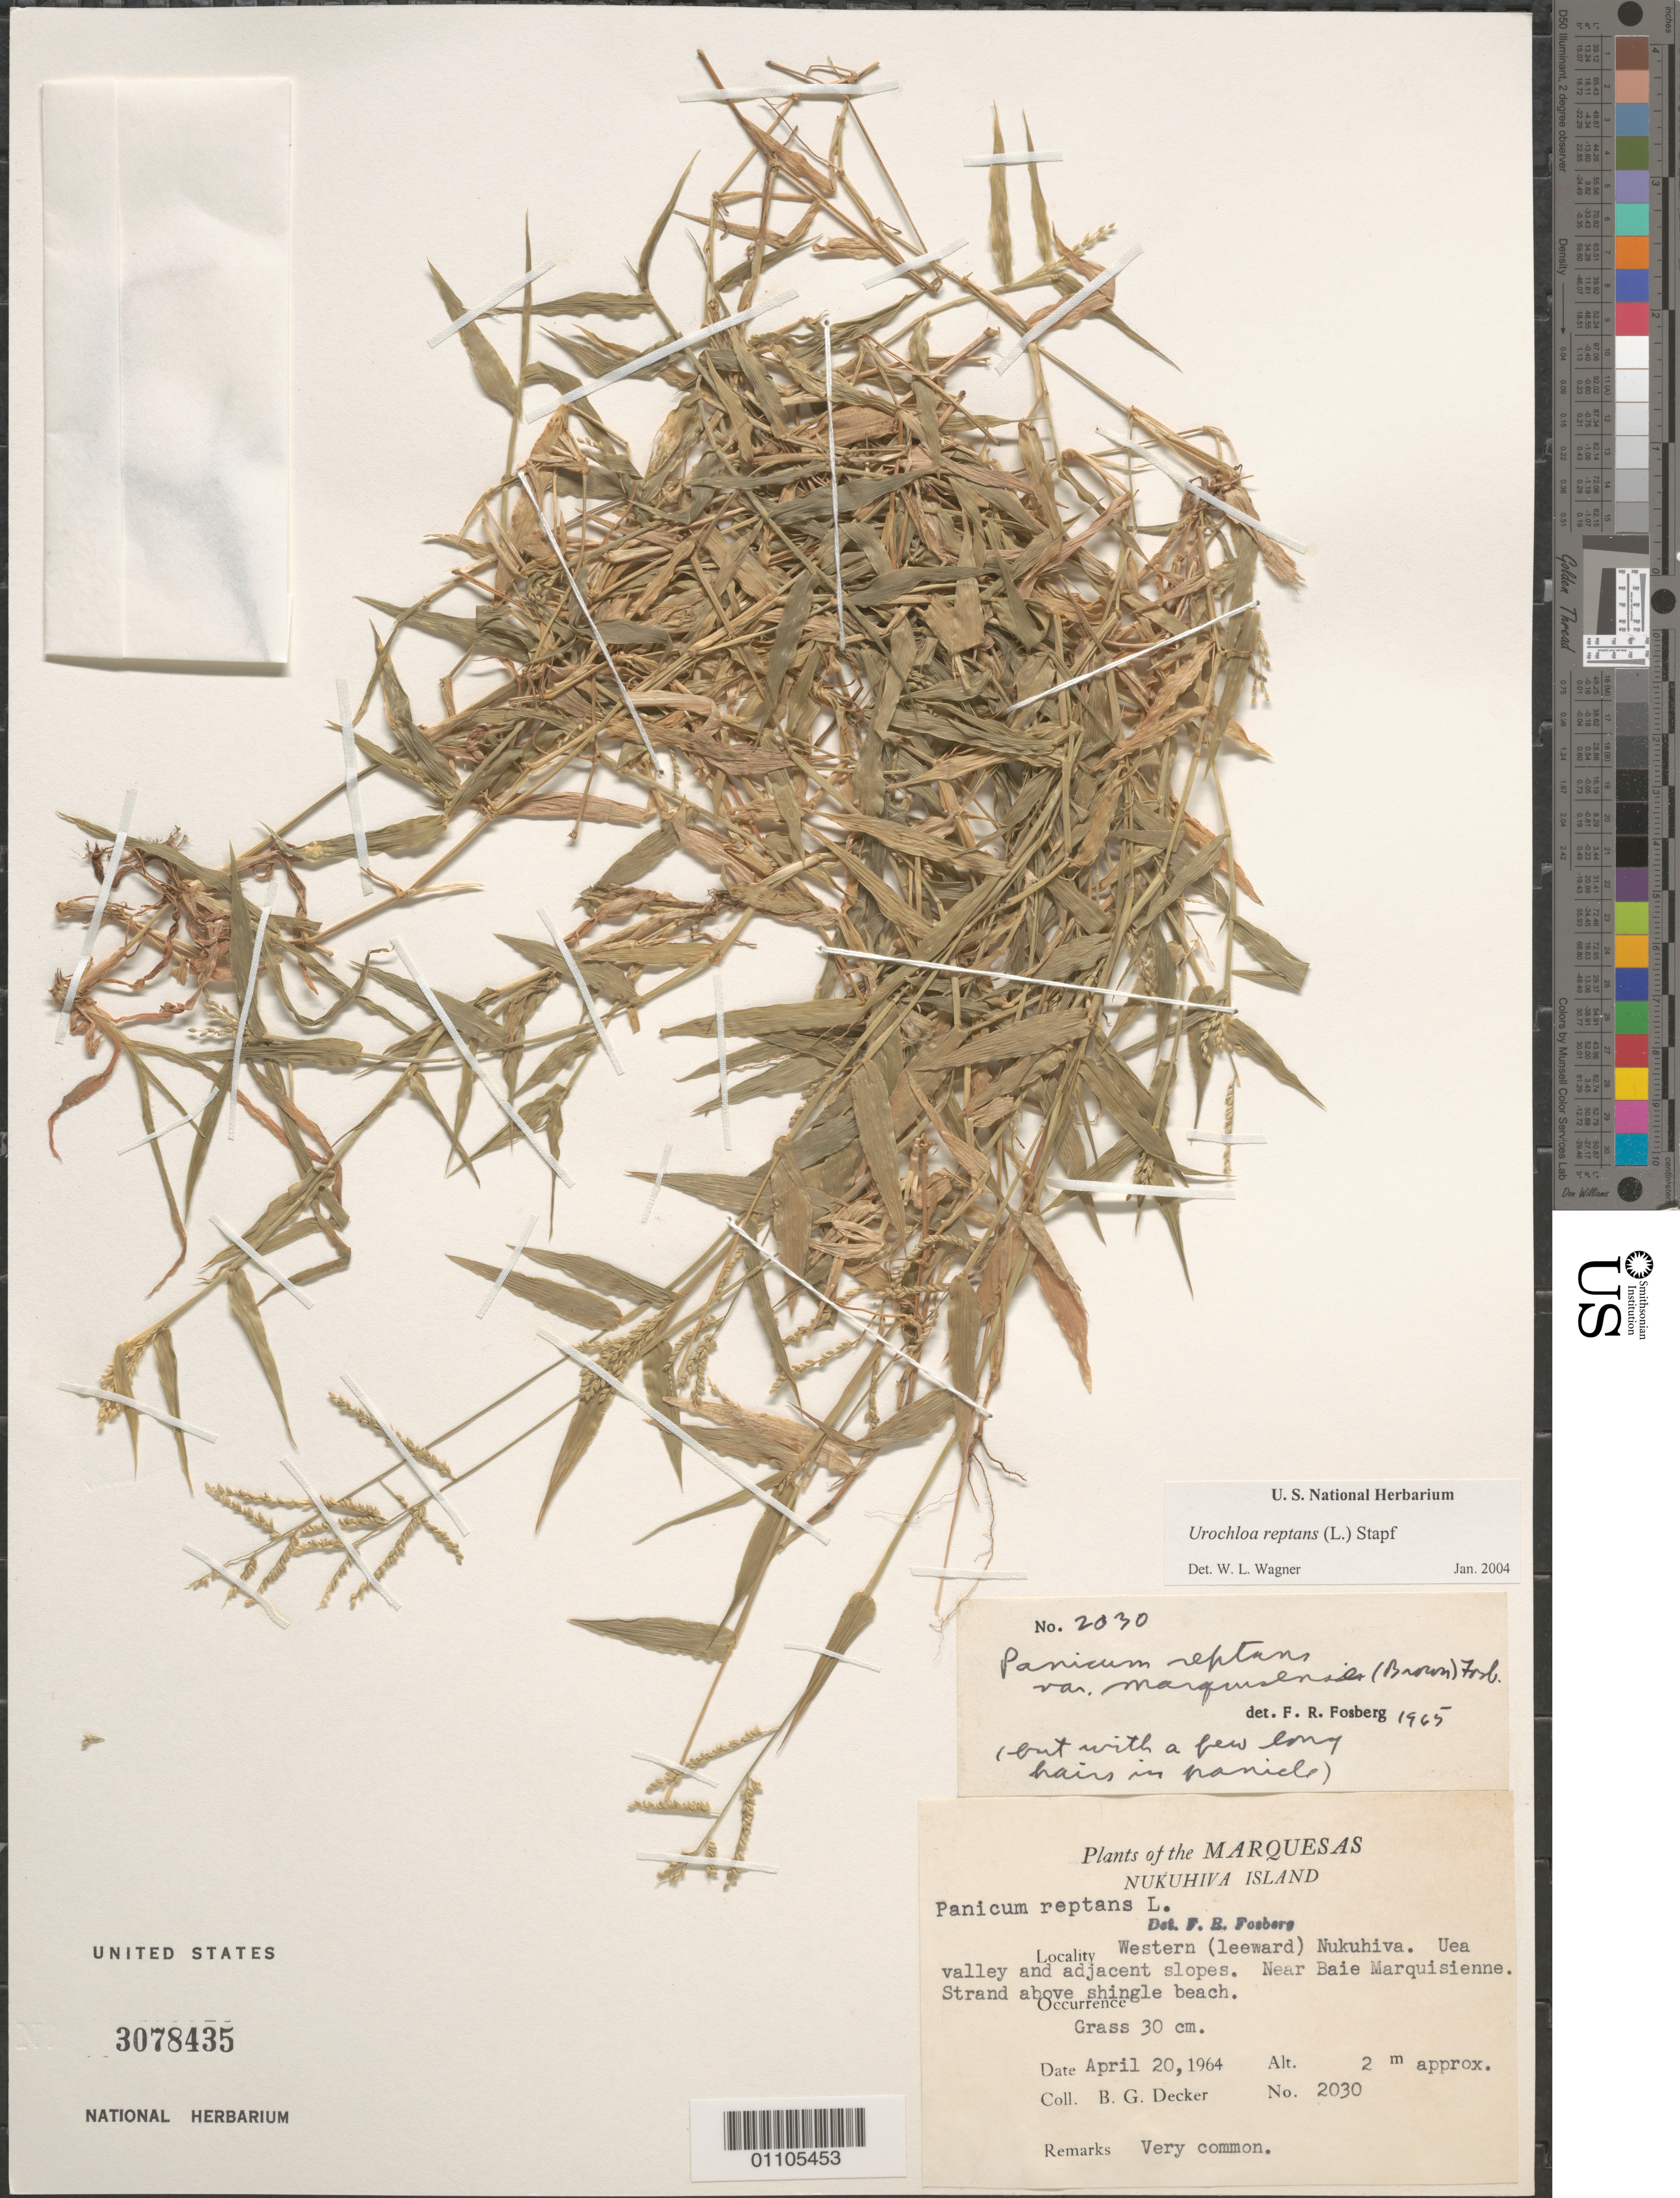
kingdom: Plantae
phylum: Tracheophyta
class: Liliopsida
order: Poales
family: Poaceae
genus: Urochloa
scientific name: Urochloa reptans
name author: (L.) Stapf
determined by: Wagner, W. L., (BOT), Smithsonian Institution - National Museum of Natural History (UNITED STATES)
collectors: B. G. Decker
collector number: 2030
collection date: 1964-04-20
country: French Polynesia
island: Nuku Hiva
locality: W (leeward) Nuku Hiva, Uea valley and adjacent slopes, near Baie Marquisienne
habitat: Strand above shingle beach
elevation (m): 2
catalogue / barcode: US 3078435